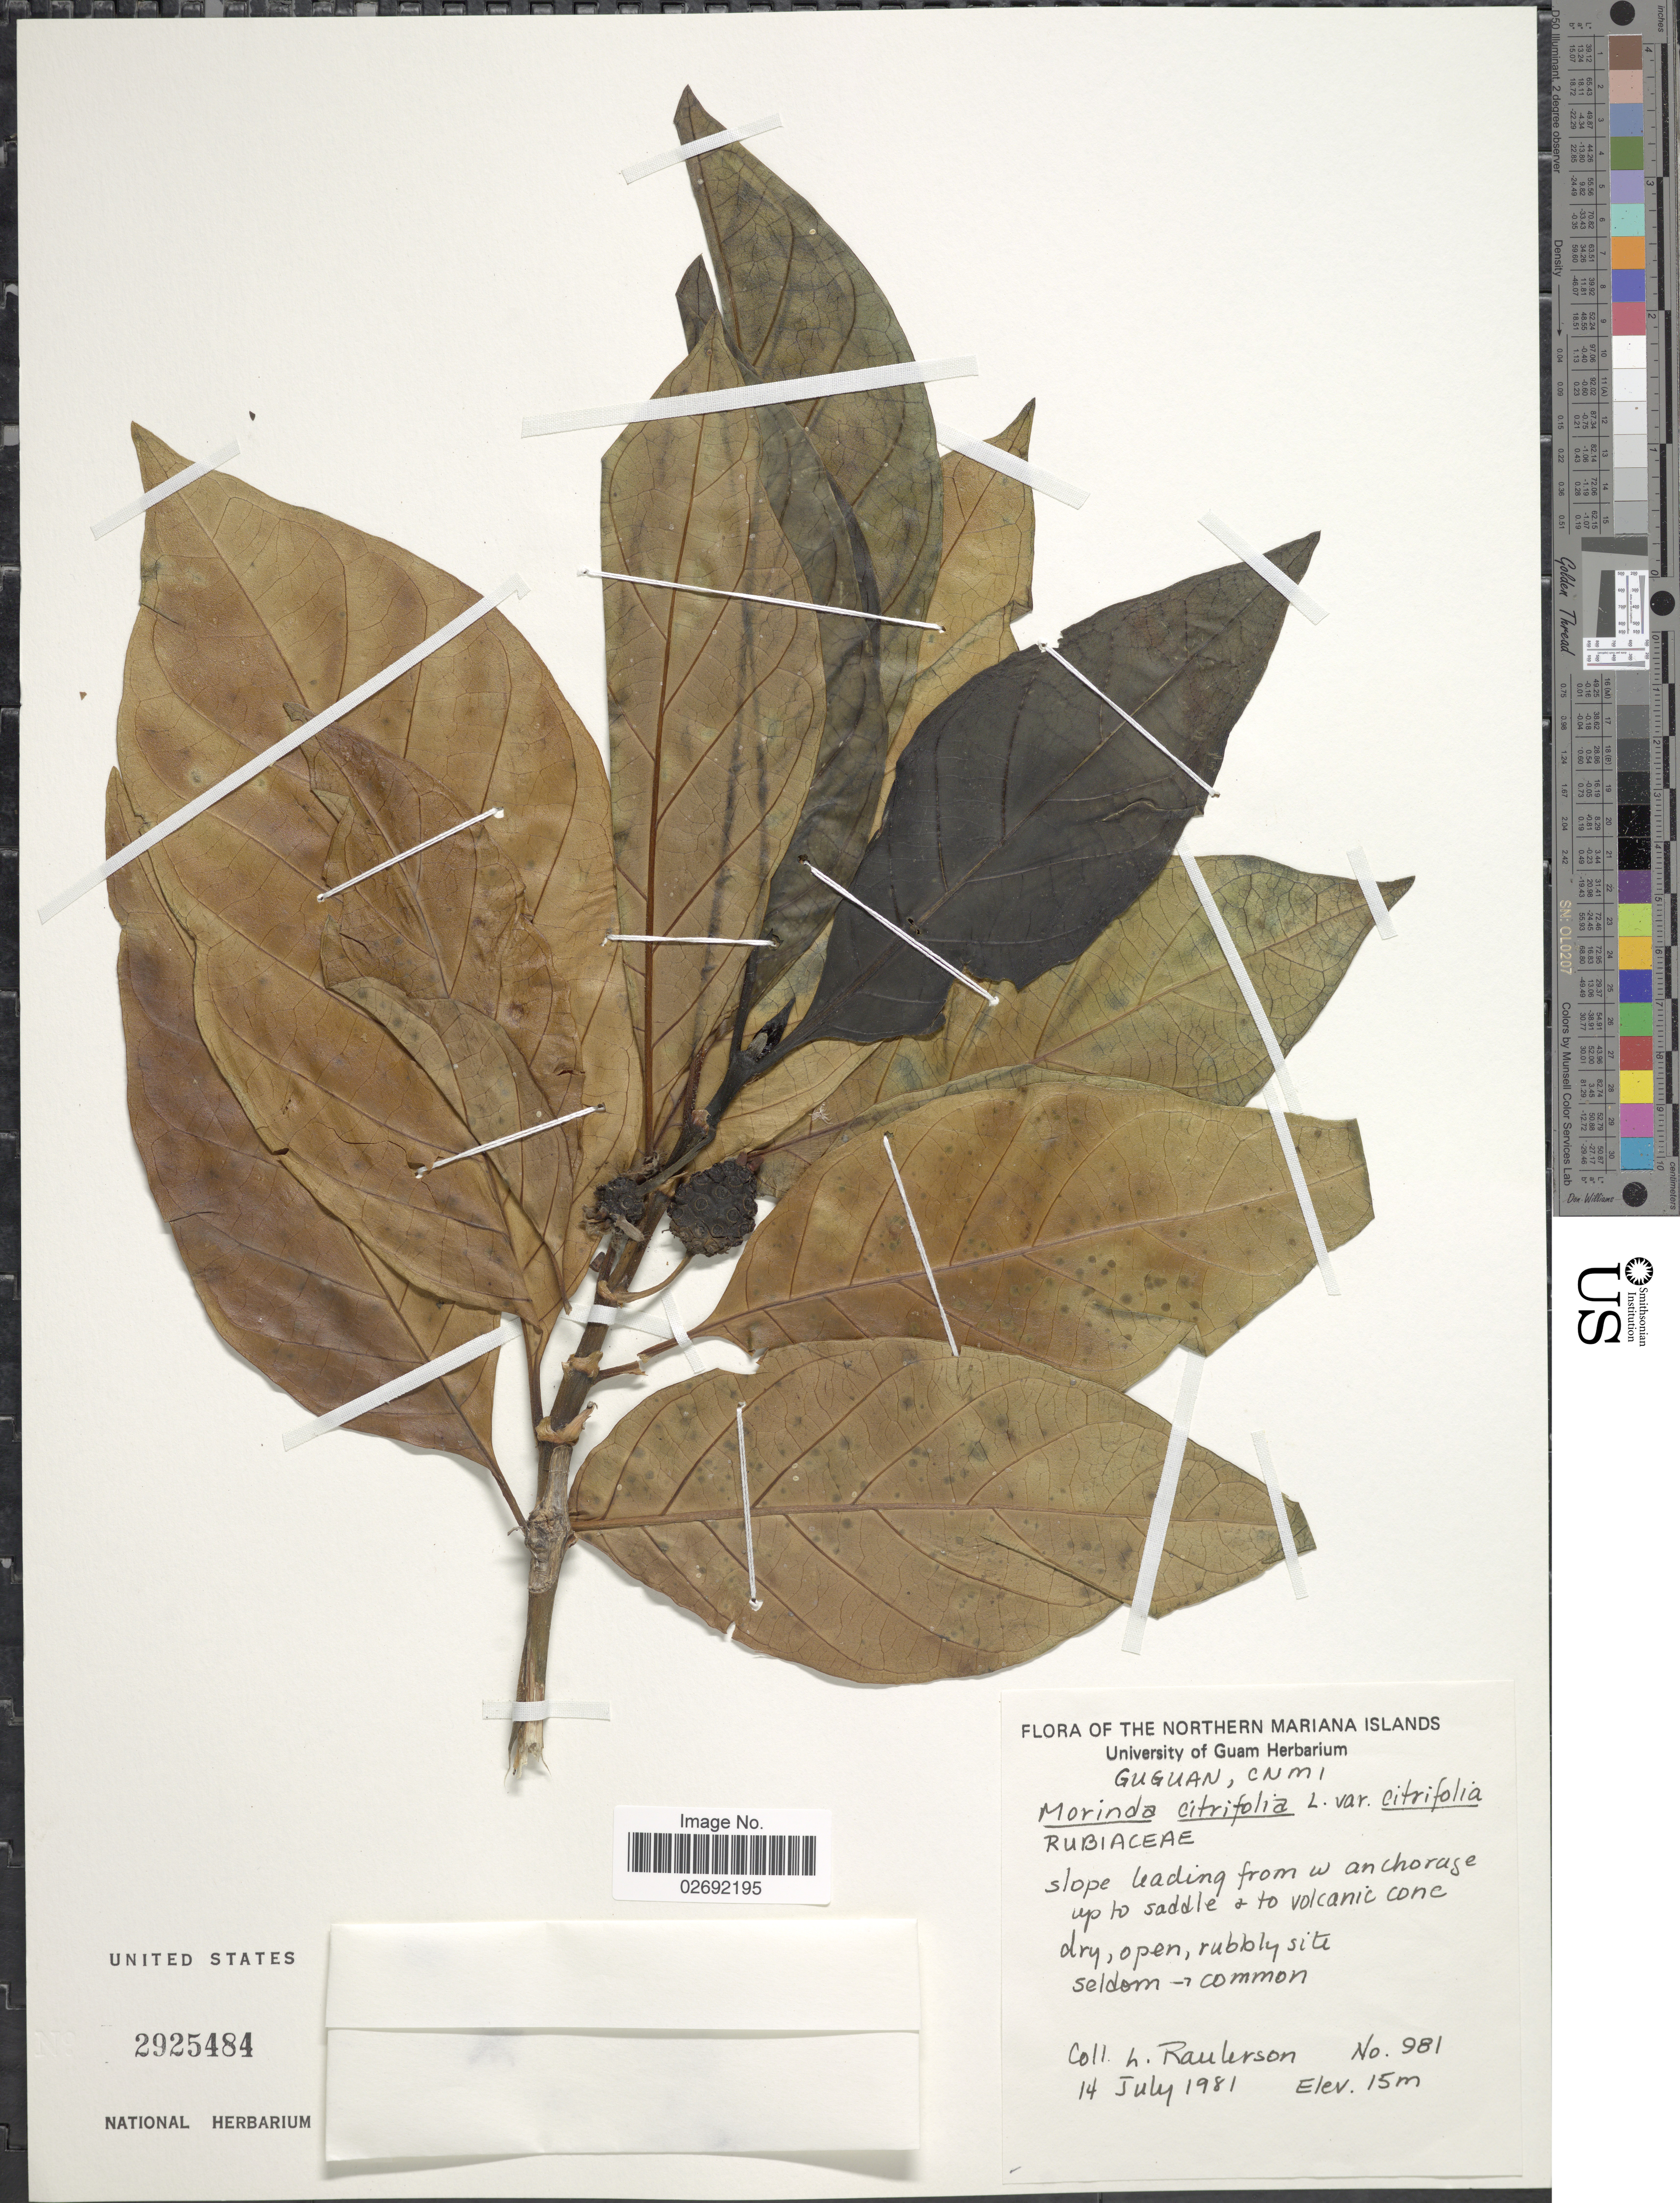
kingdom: Plantae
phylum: Tracheophyta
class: Magnoliopsida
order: Gentianales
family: Rubiaceae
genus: Morinda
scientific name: Morinda citrifolia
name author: L.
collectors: L. Raulerson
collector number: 981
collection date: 1981-07-14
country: Northern Mariana Islands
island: Guguan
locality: Guguan, CNMI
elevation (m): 15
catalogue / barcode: US 2925484